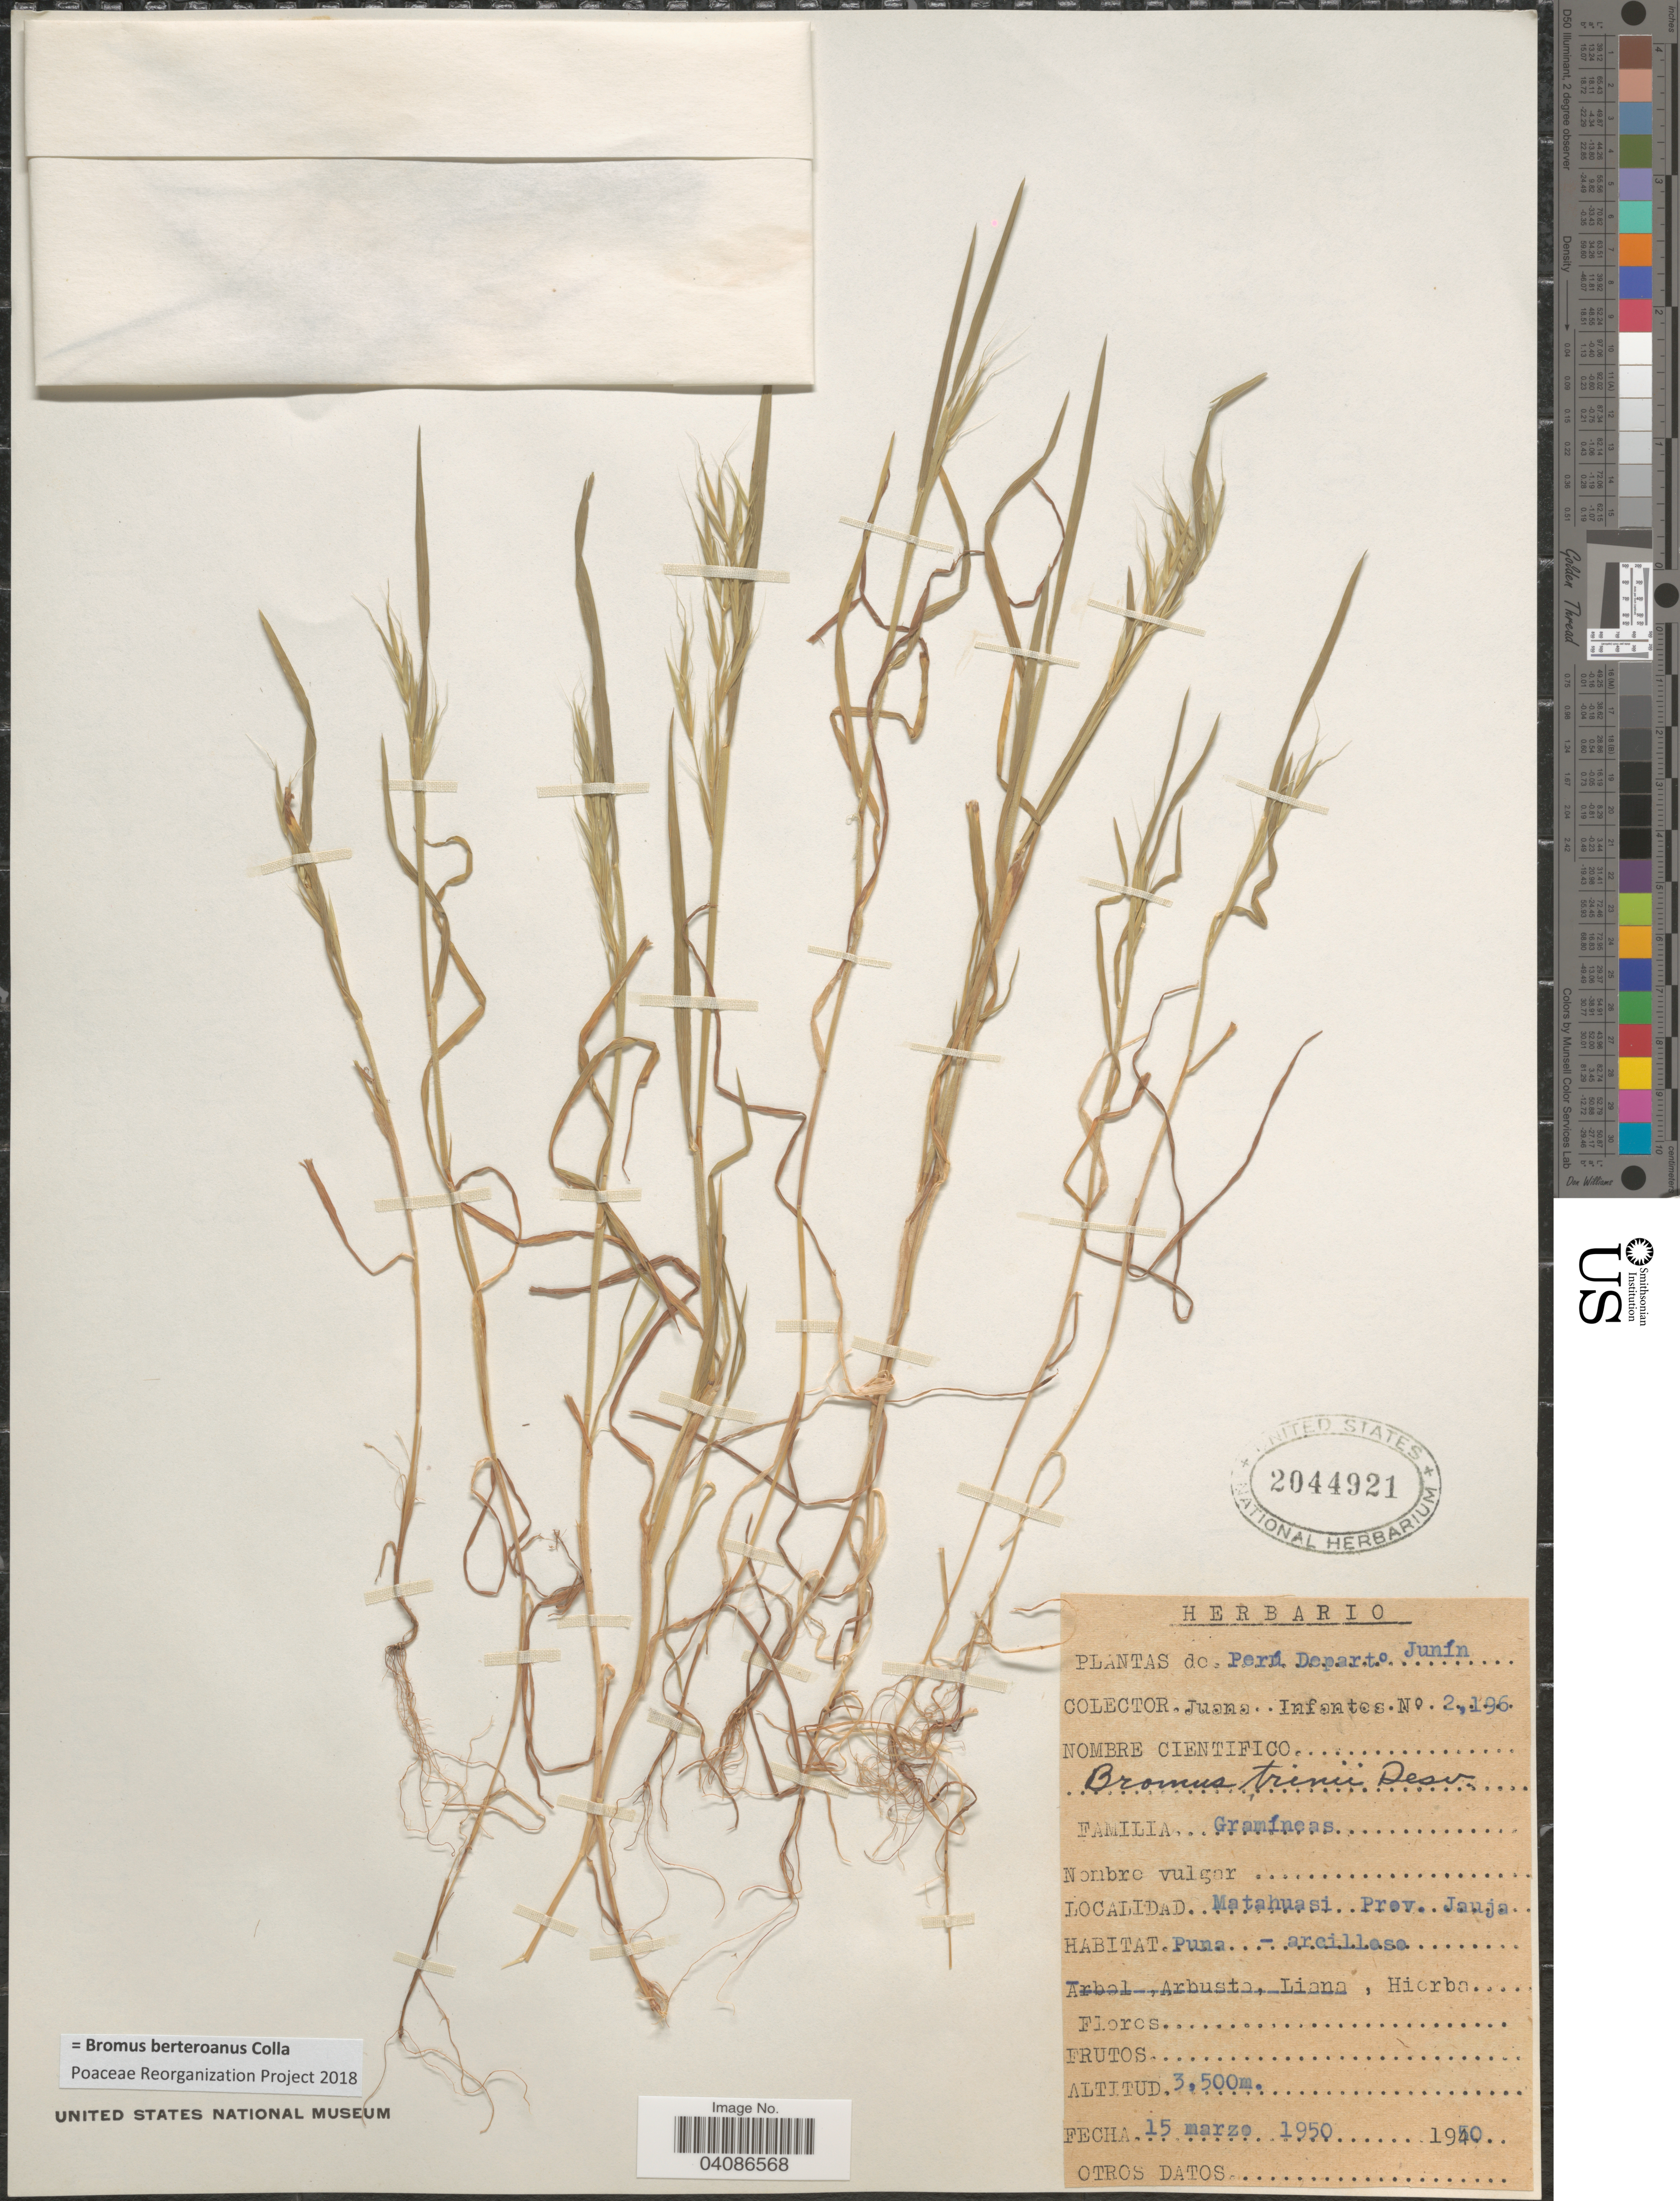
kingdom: Plantae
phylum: Tracheophyta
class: Liliopsida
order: Poales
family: Poaceae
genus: Bromus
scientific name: Bromus berteroanus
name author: Colla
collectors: J. Infantes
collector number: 2196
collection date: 1950-03-15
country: Peru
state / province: Junín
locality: Departo Junín. Matahuasi Prov. Jauja.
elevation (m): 3500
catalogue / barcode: US 2044921